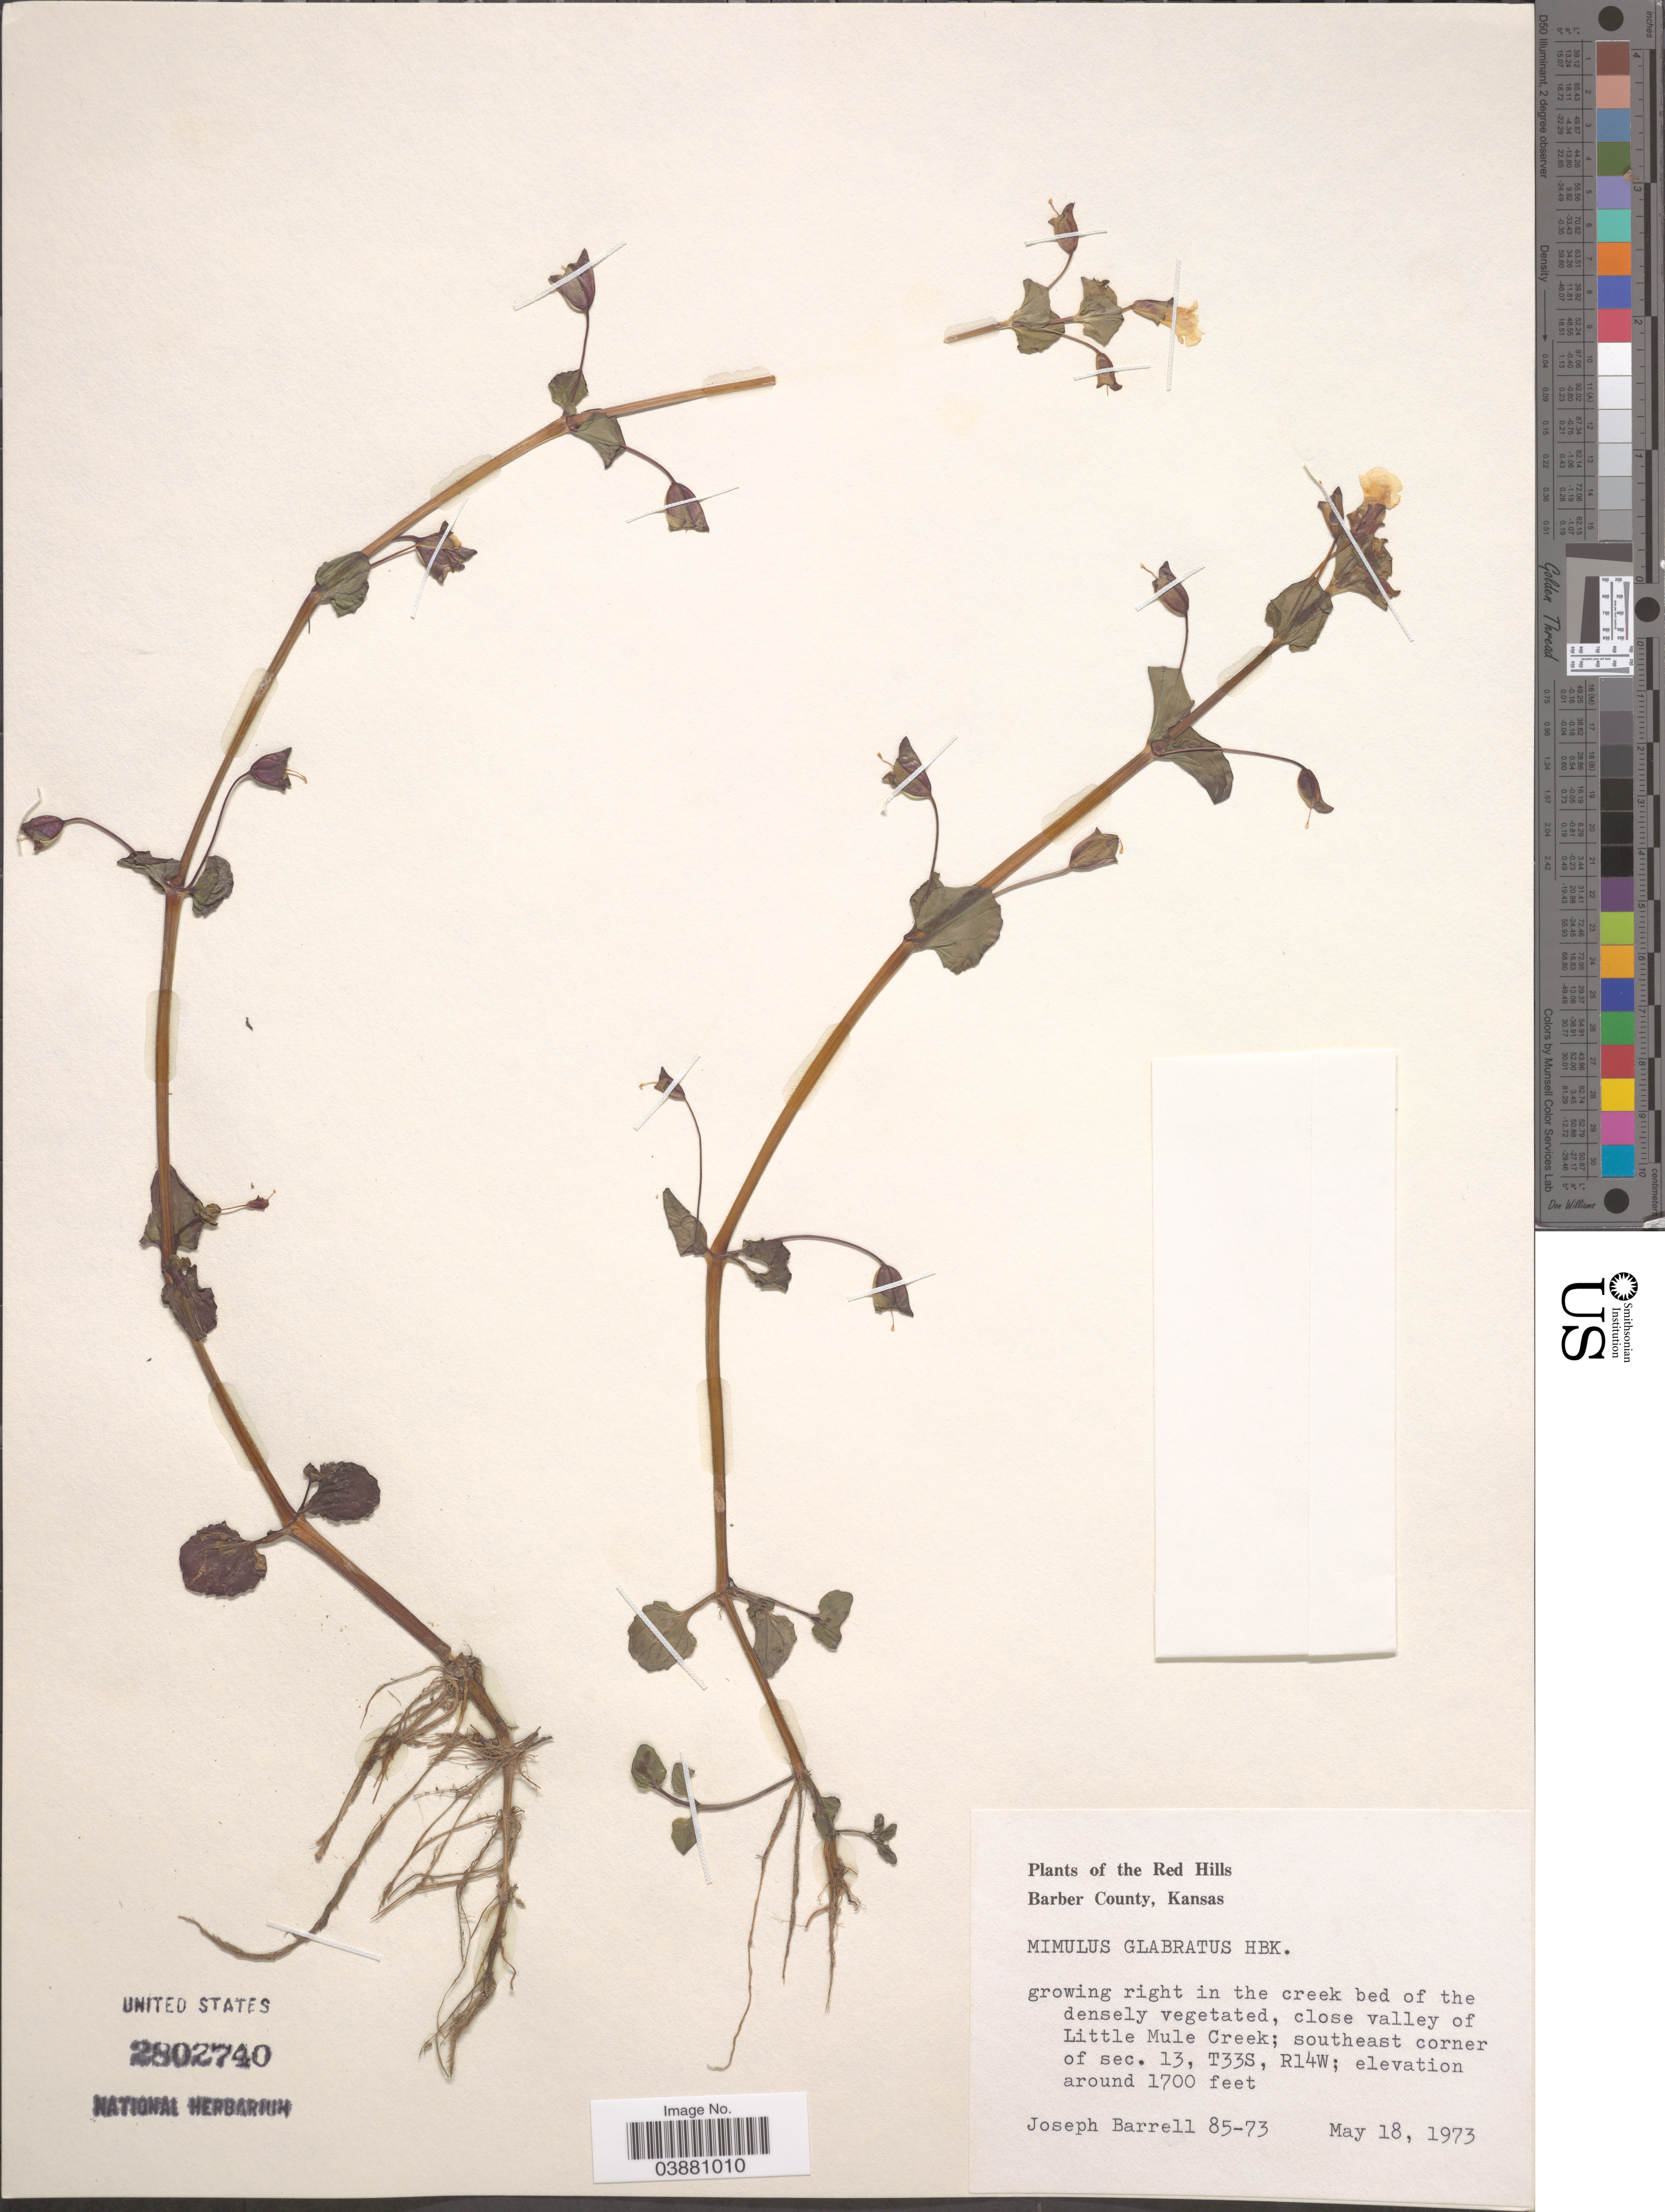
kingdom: Plantae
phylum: Tracheophyta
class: Magnoliopsida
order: Lamiales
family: Phrymaceae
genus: Mimulus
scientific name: Mimulus glabratus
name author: Kunth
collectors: J. Barrell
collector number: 85-73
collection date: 1973-05-18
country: United States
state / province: Kansas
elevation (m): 518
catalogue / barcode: US 2802740